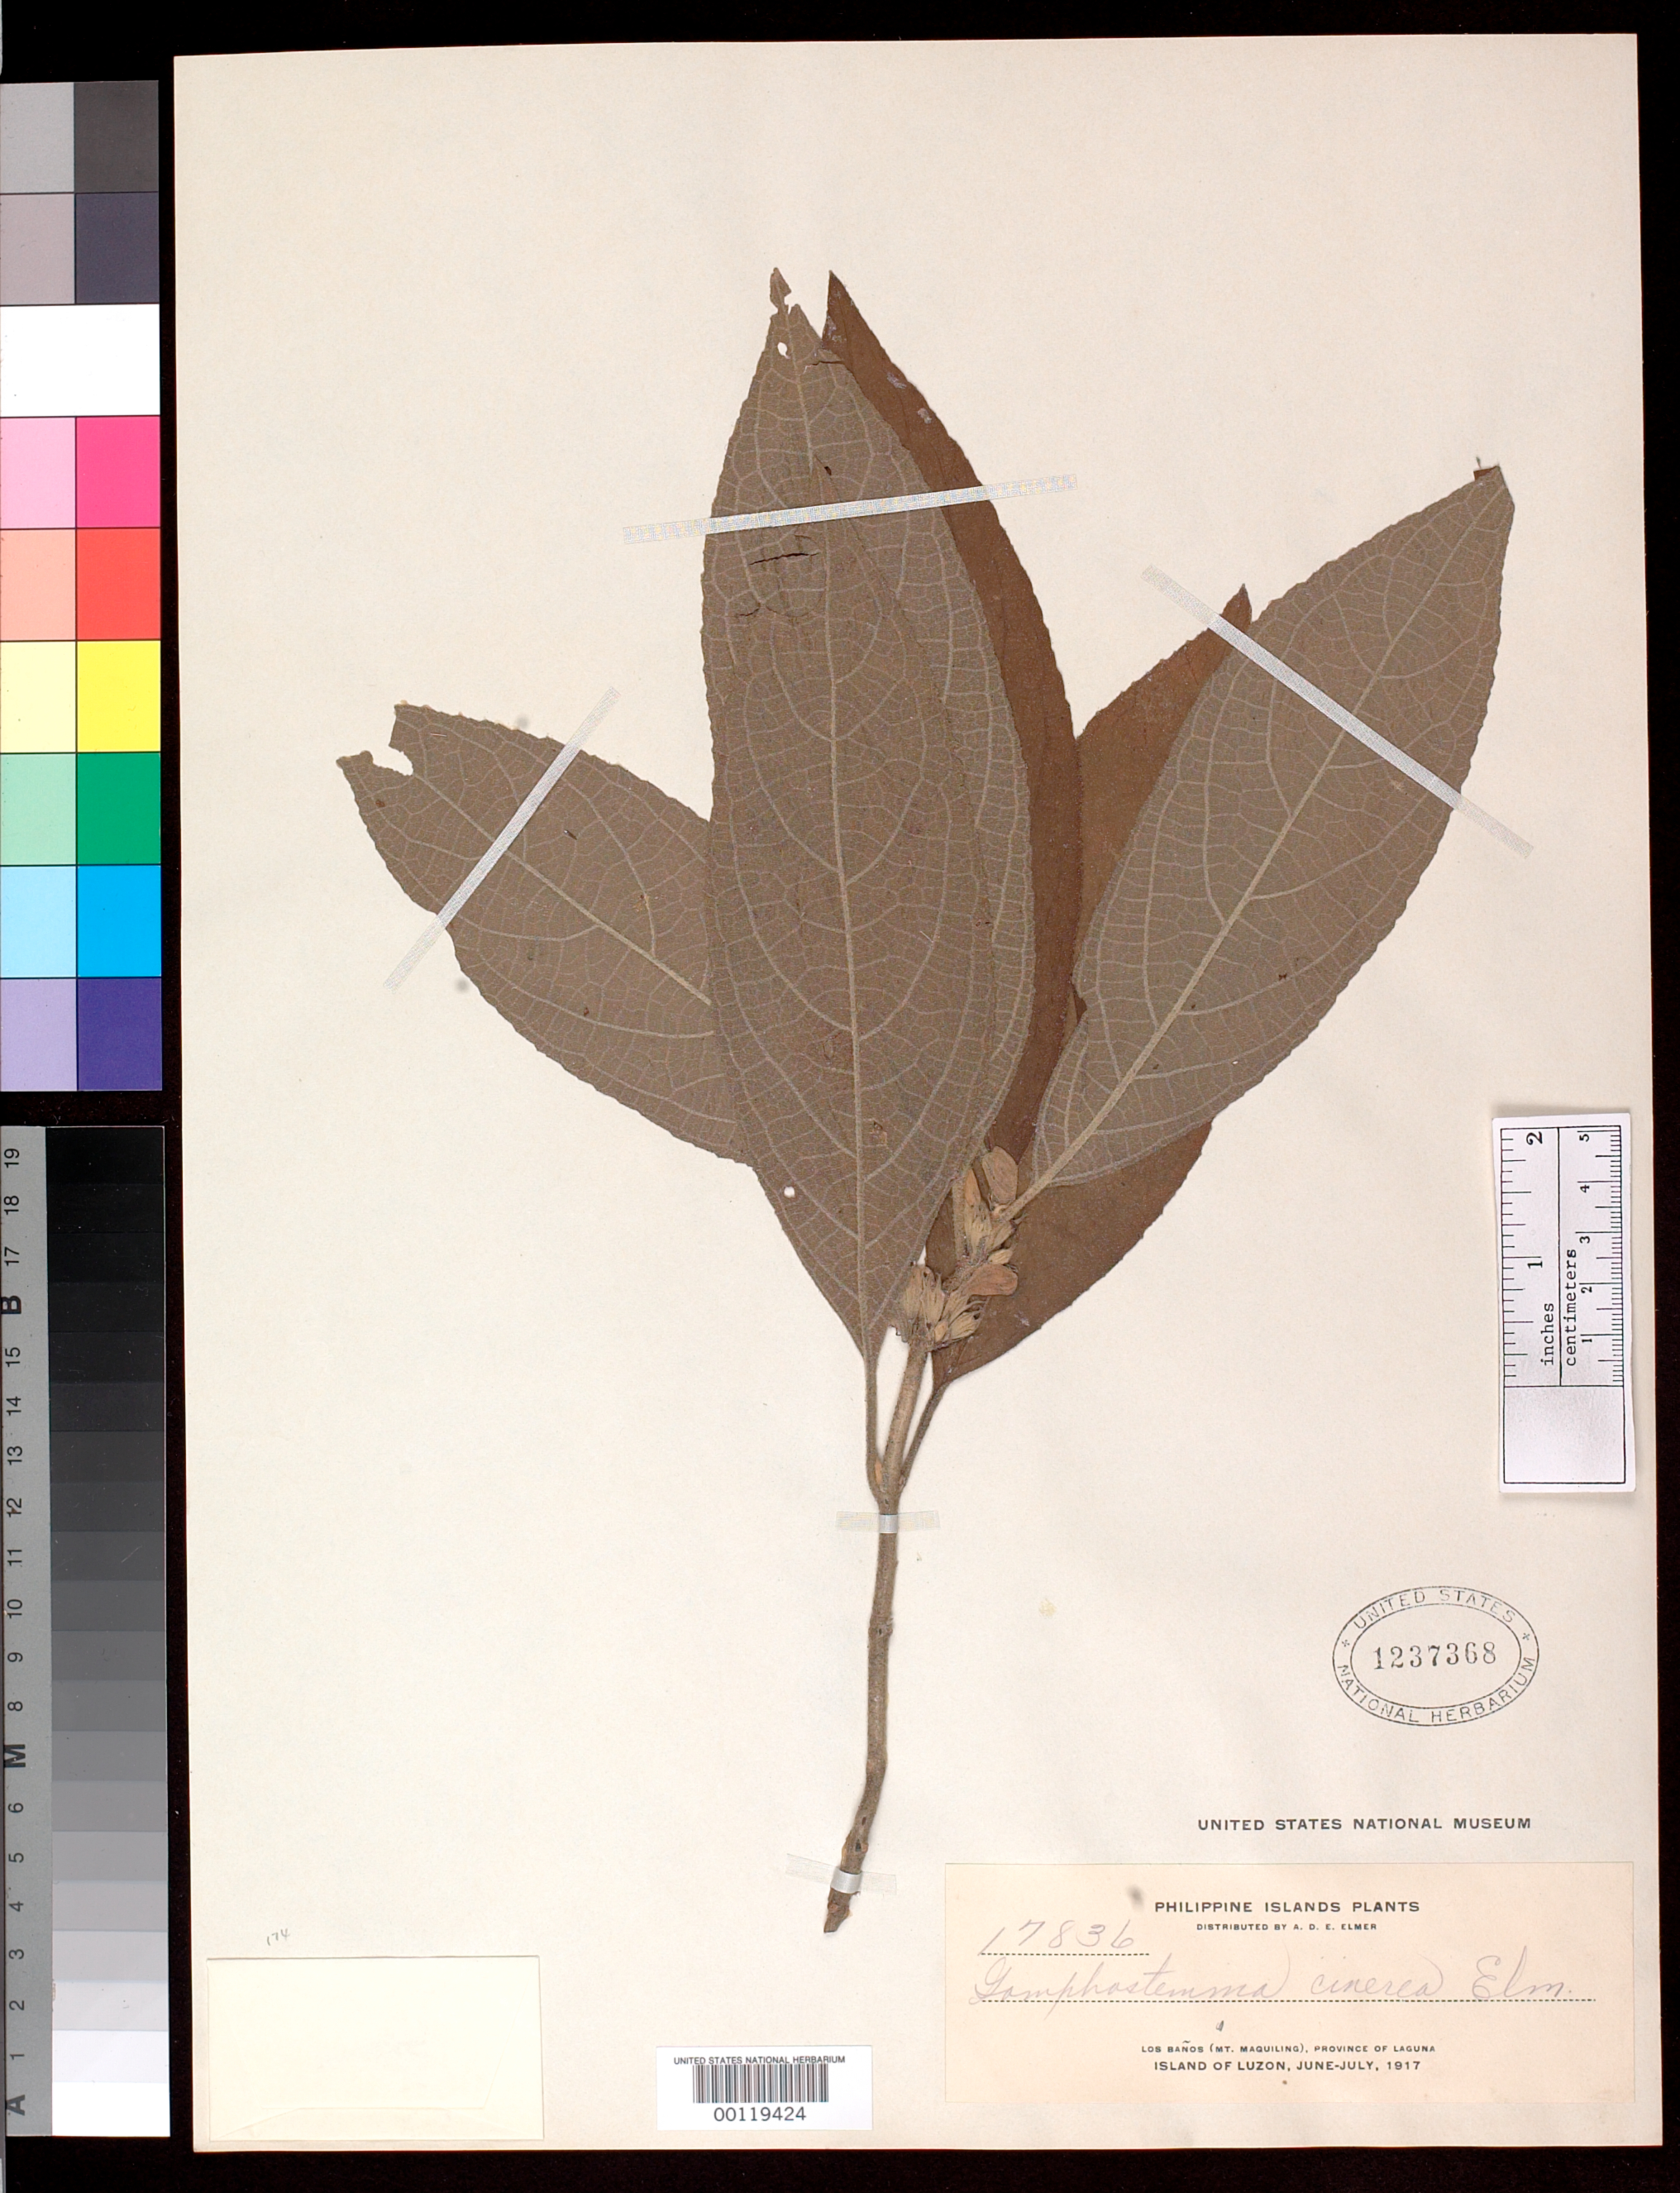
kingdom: Plantae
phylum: Tracheophyta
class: Magnoliopsida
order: Lamiales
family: Lamiaceae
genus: Gomphostemma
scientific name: Gomphostemma cinerea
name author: Elmer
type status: Isotype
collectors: A. D. E. Elmer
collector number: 17836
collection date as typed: Jun 1917 to -- Jul 1917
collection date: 1917-06/1917-07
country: Philippines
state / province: Calabarzon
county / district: Laguna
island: Luzon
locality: Las Baños (Mt. Maquiling), Province of Laguna, Luzon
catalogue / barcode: US 1237368